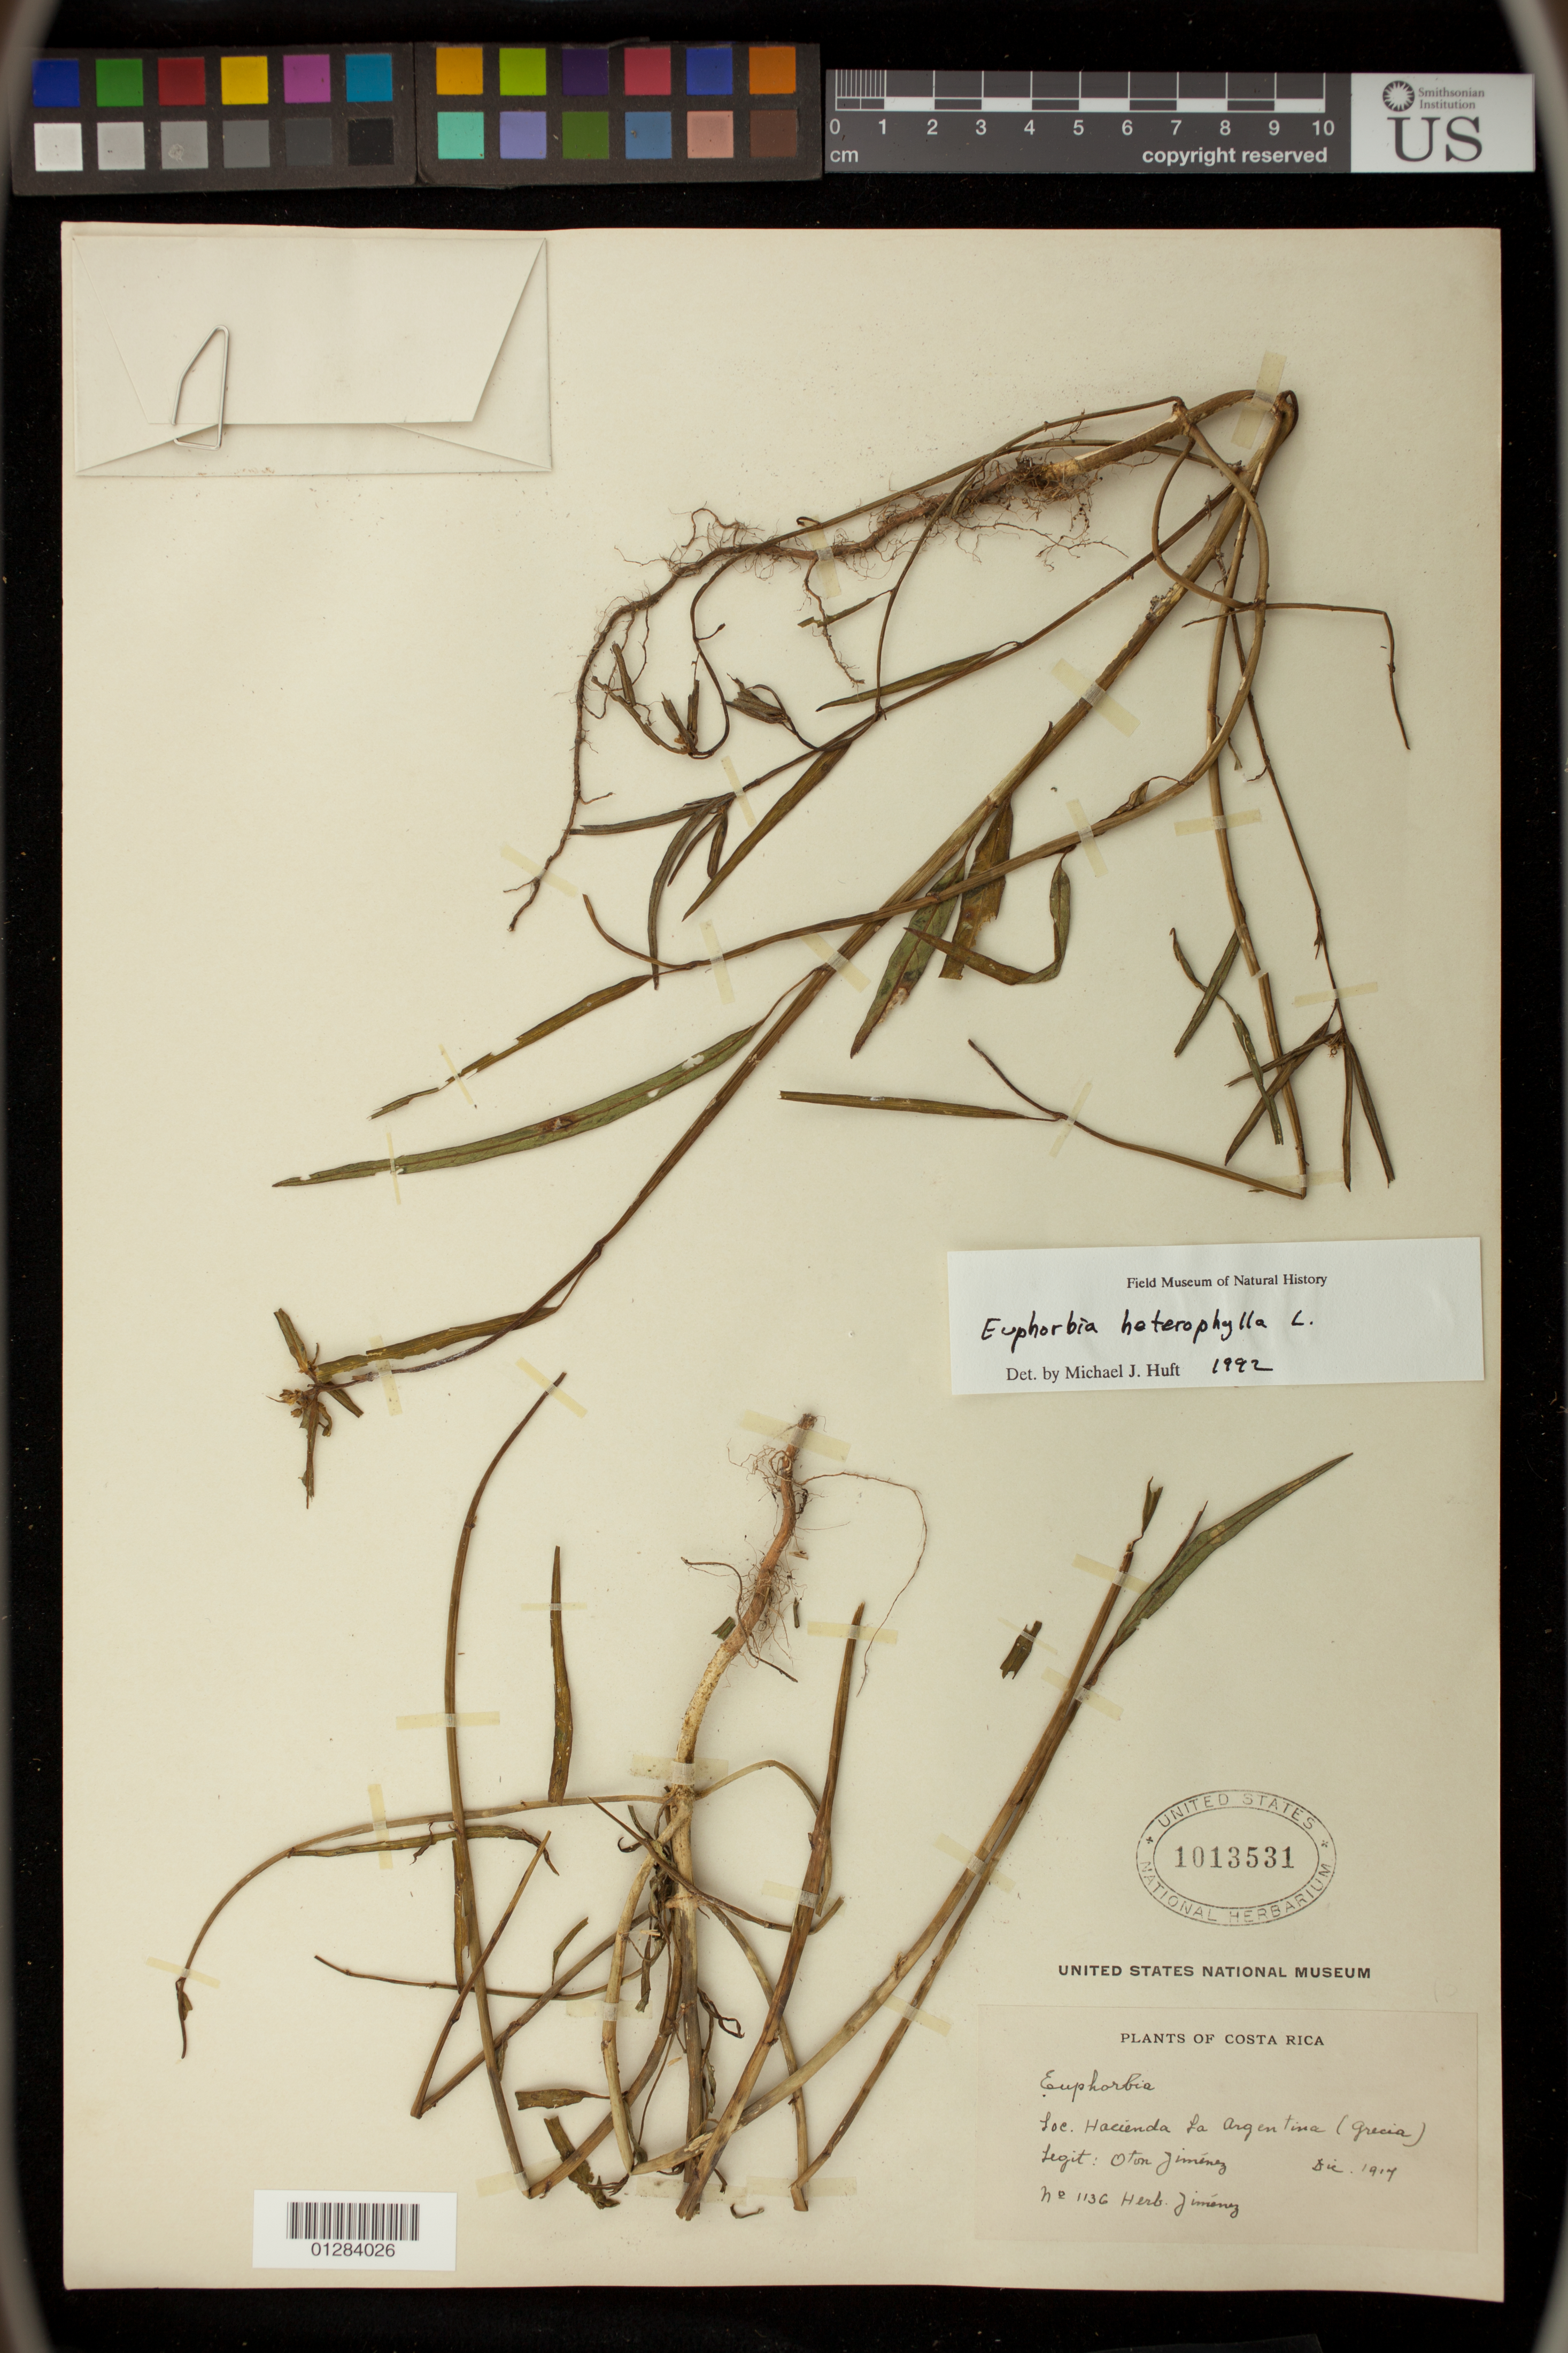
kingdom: Plantae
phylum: Tracheophyta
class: Magnoliopsida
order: Malpighiales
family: Euphorbiaceae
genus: Euphorbia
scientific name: Euphorbia heterophylla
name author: L.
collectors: O. Jimenez L.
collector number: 1136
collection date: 1917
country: Costa Rica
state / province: Alajuela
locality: Hacienda La Argentina (Grecia)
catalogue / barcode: US 1013531